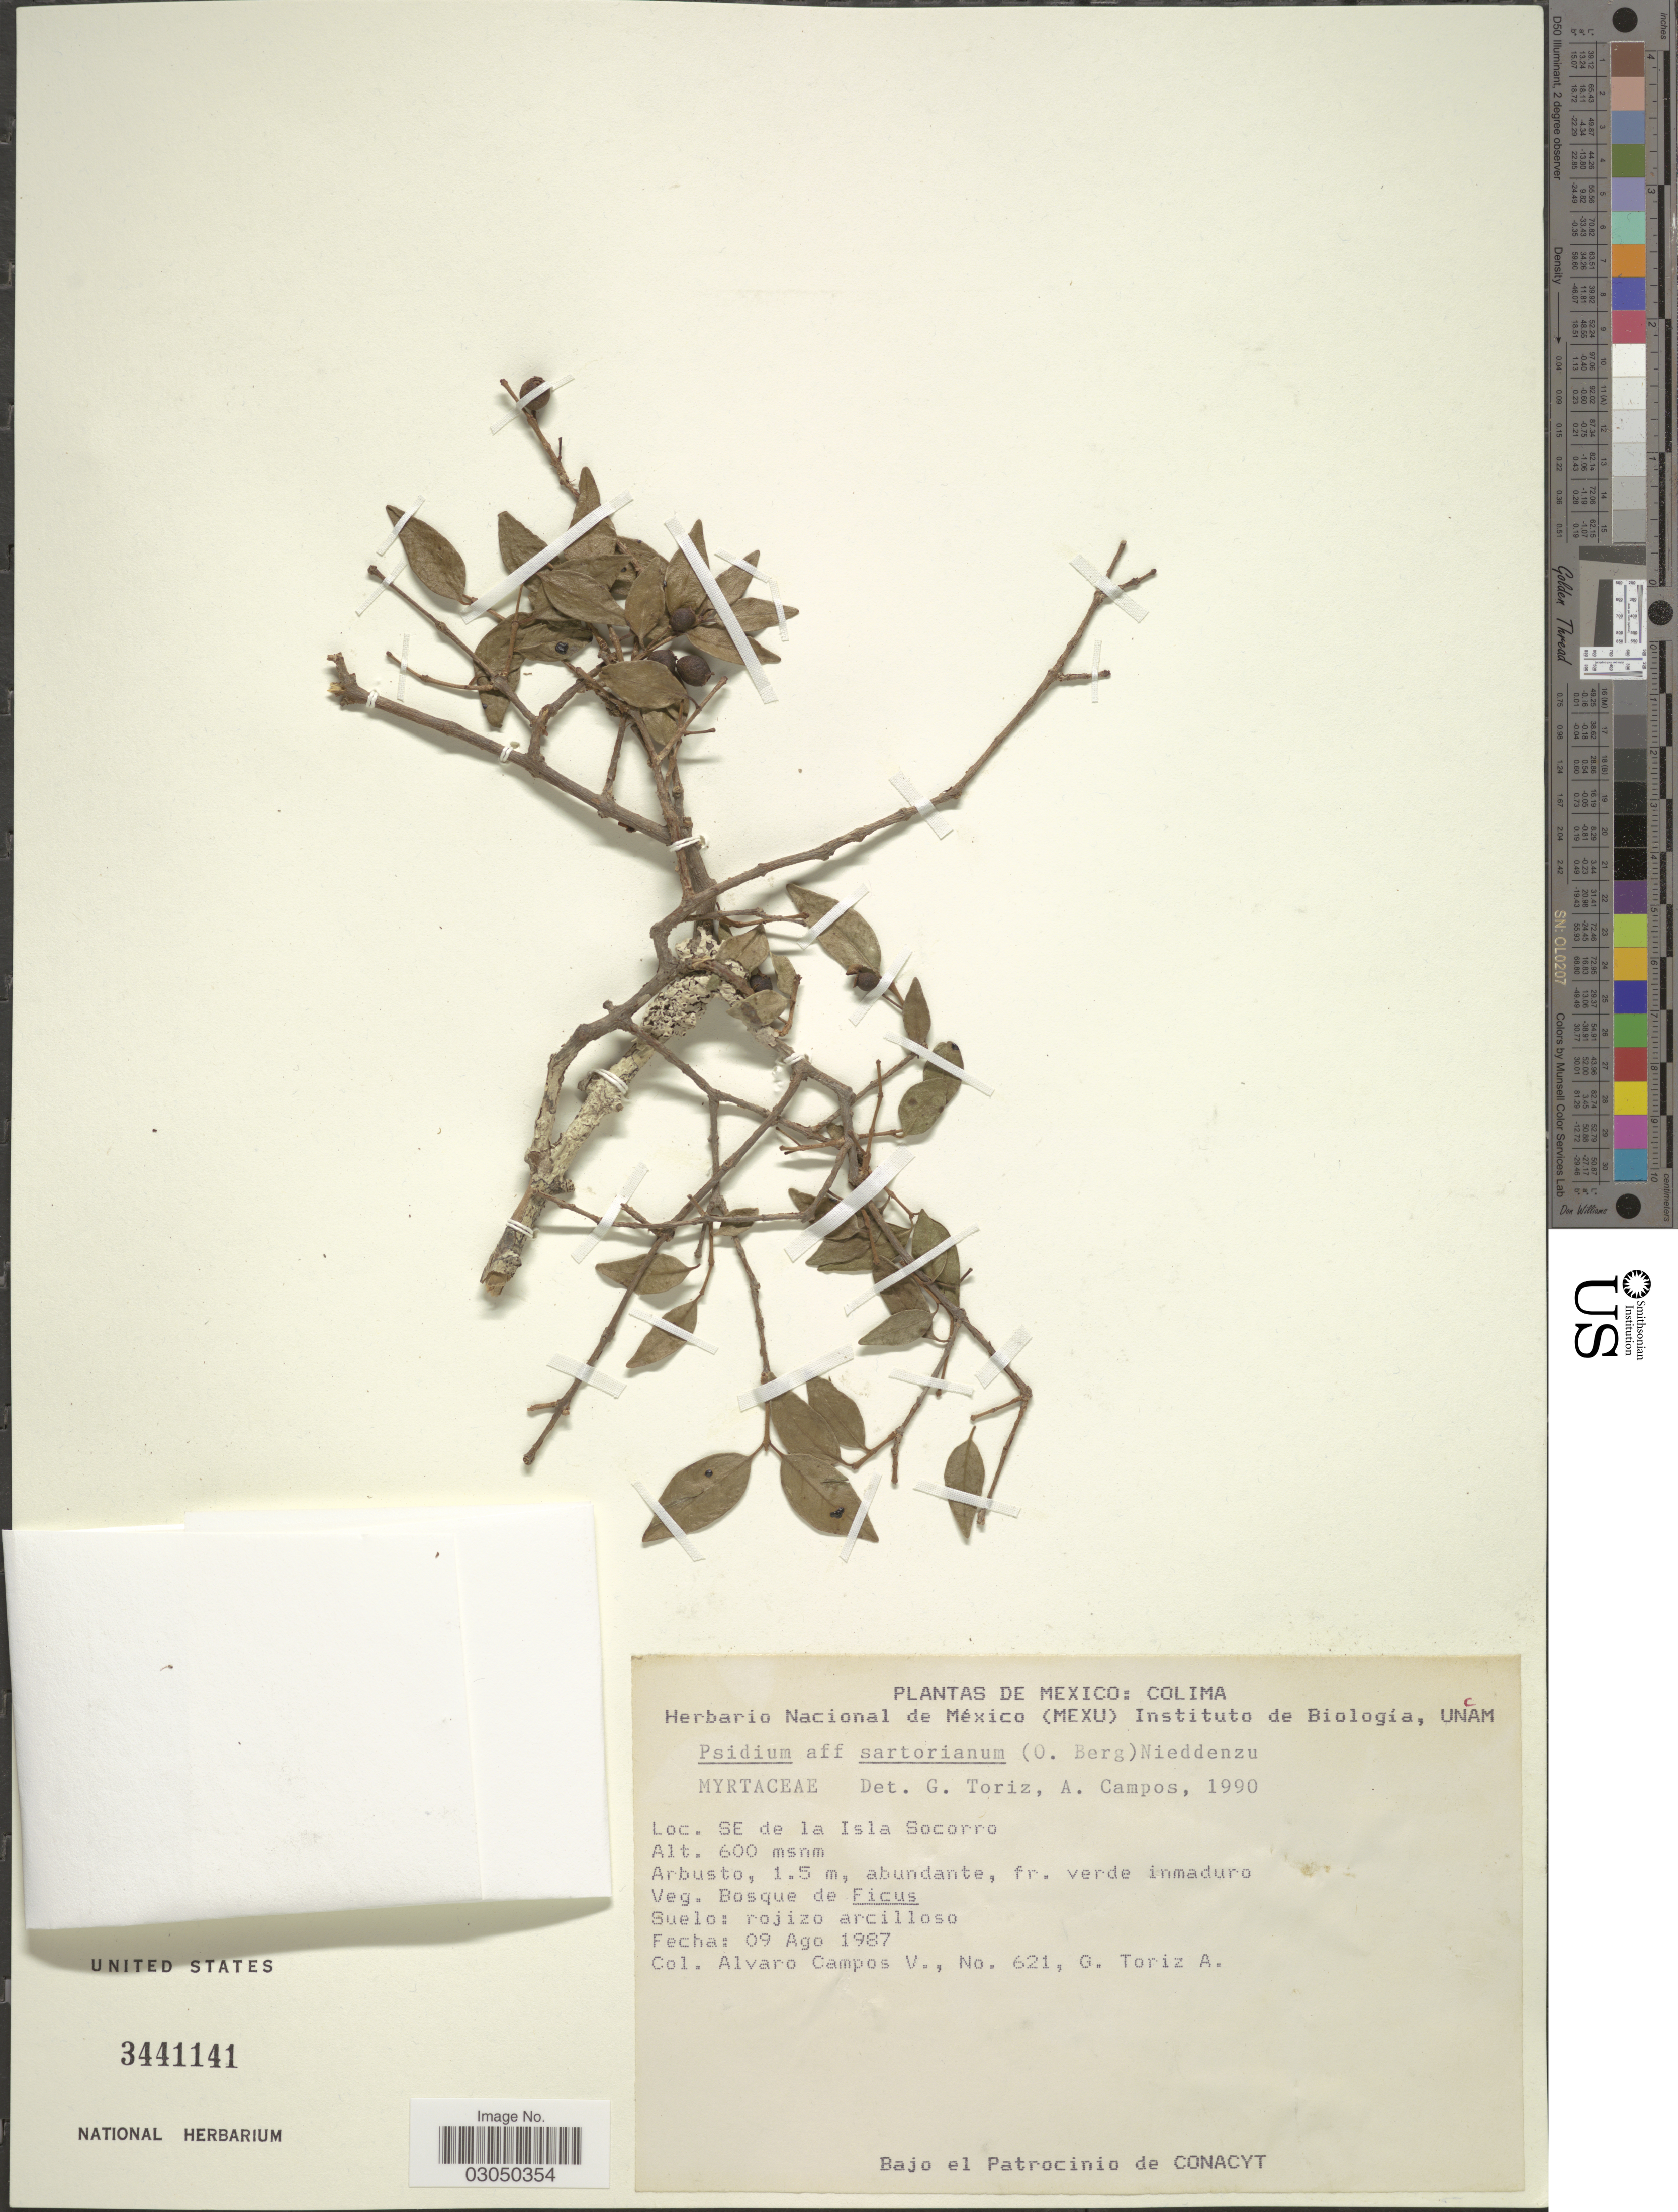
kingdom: Plantae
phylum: Tracheophyta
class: Magnoliopsida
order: Myrtales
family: Myrtaceae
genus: Psidium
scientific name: Psidium sartorianum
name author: (O. Berg) Nied.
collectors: A. Campos V. & G. Toriz A.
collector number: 621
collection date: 1987-08-09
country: Mexico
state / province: Colima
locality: SE de la Isla Socorro.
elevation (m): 600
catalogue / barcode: US 3441141